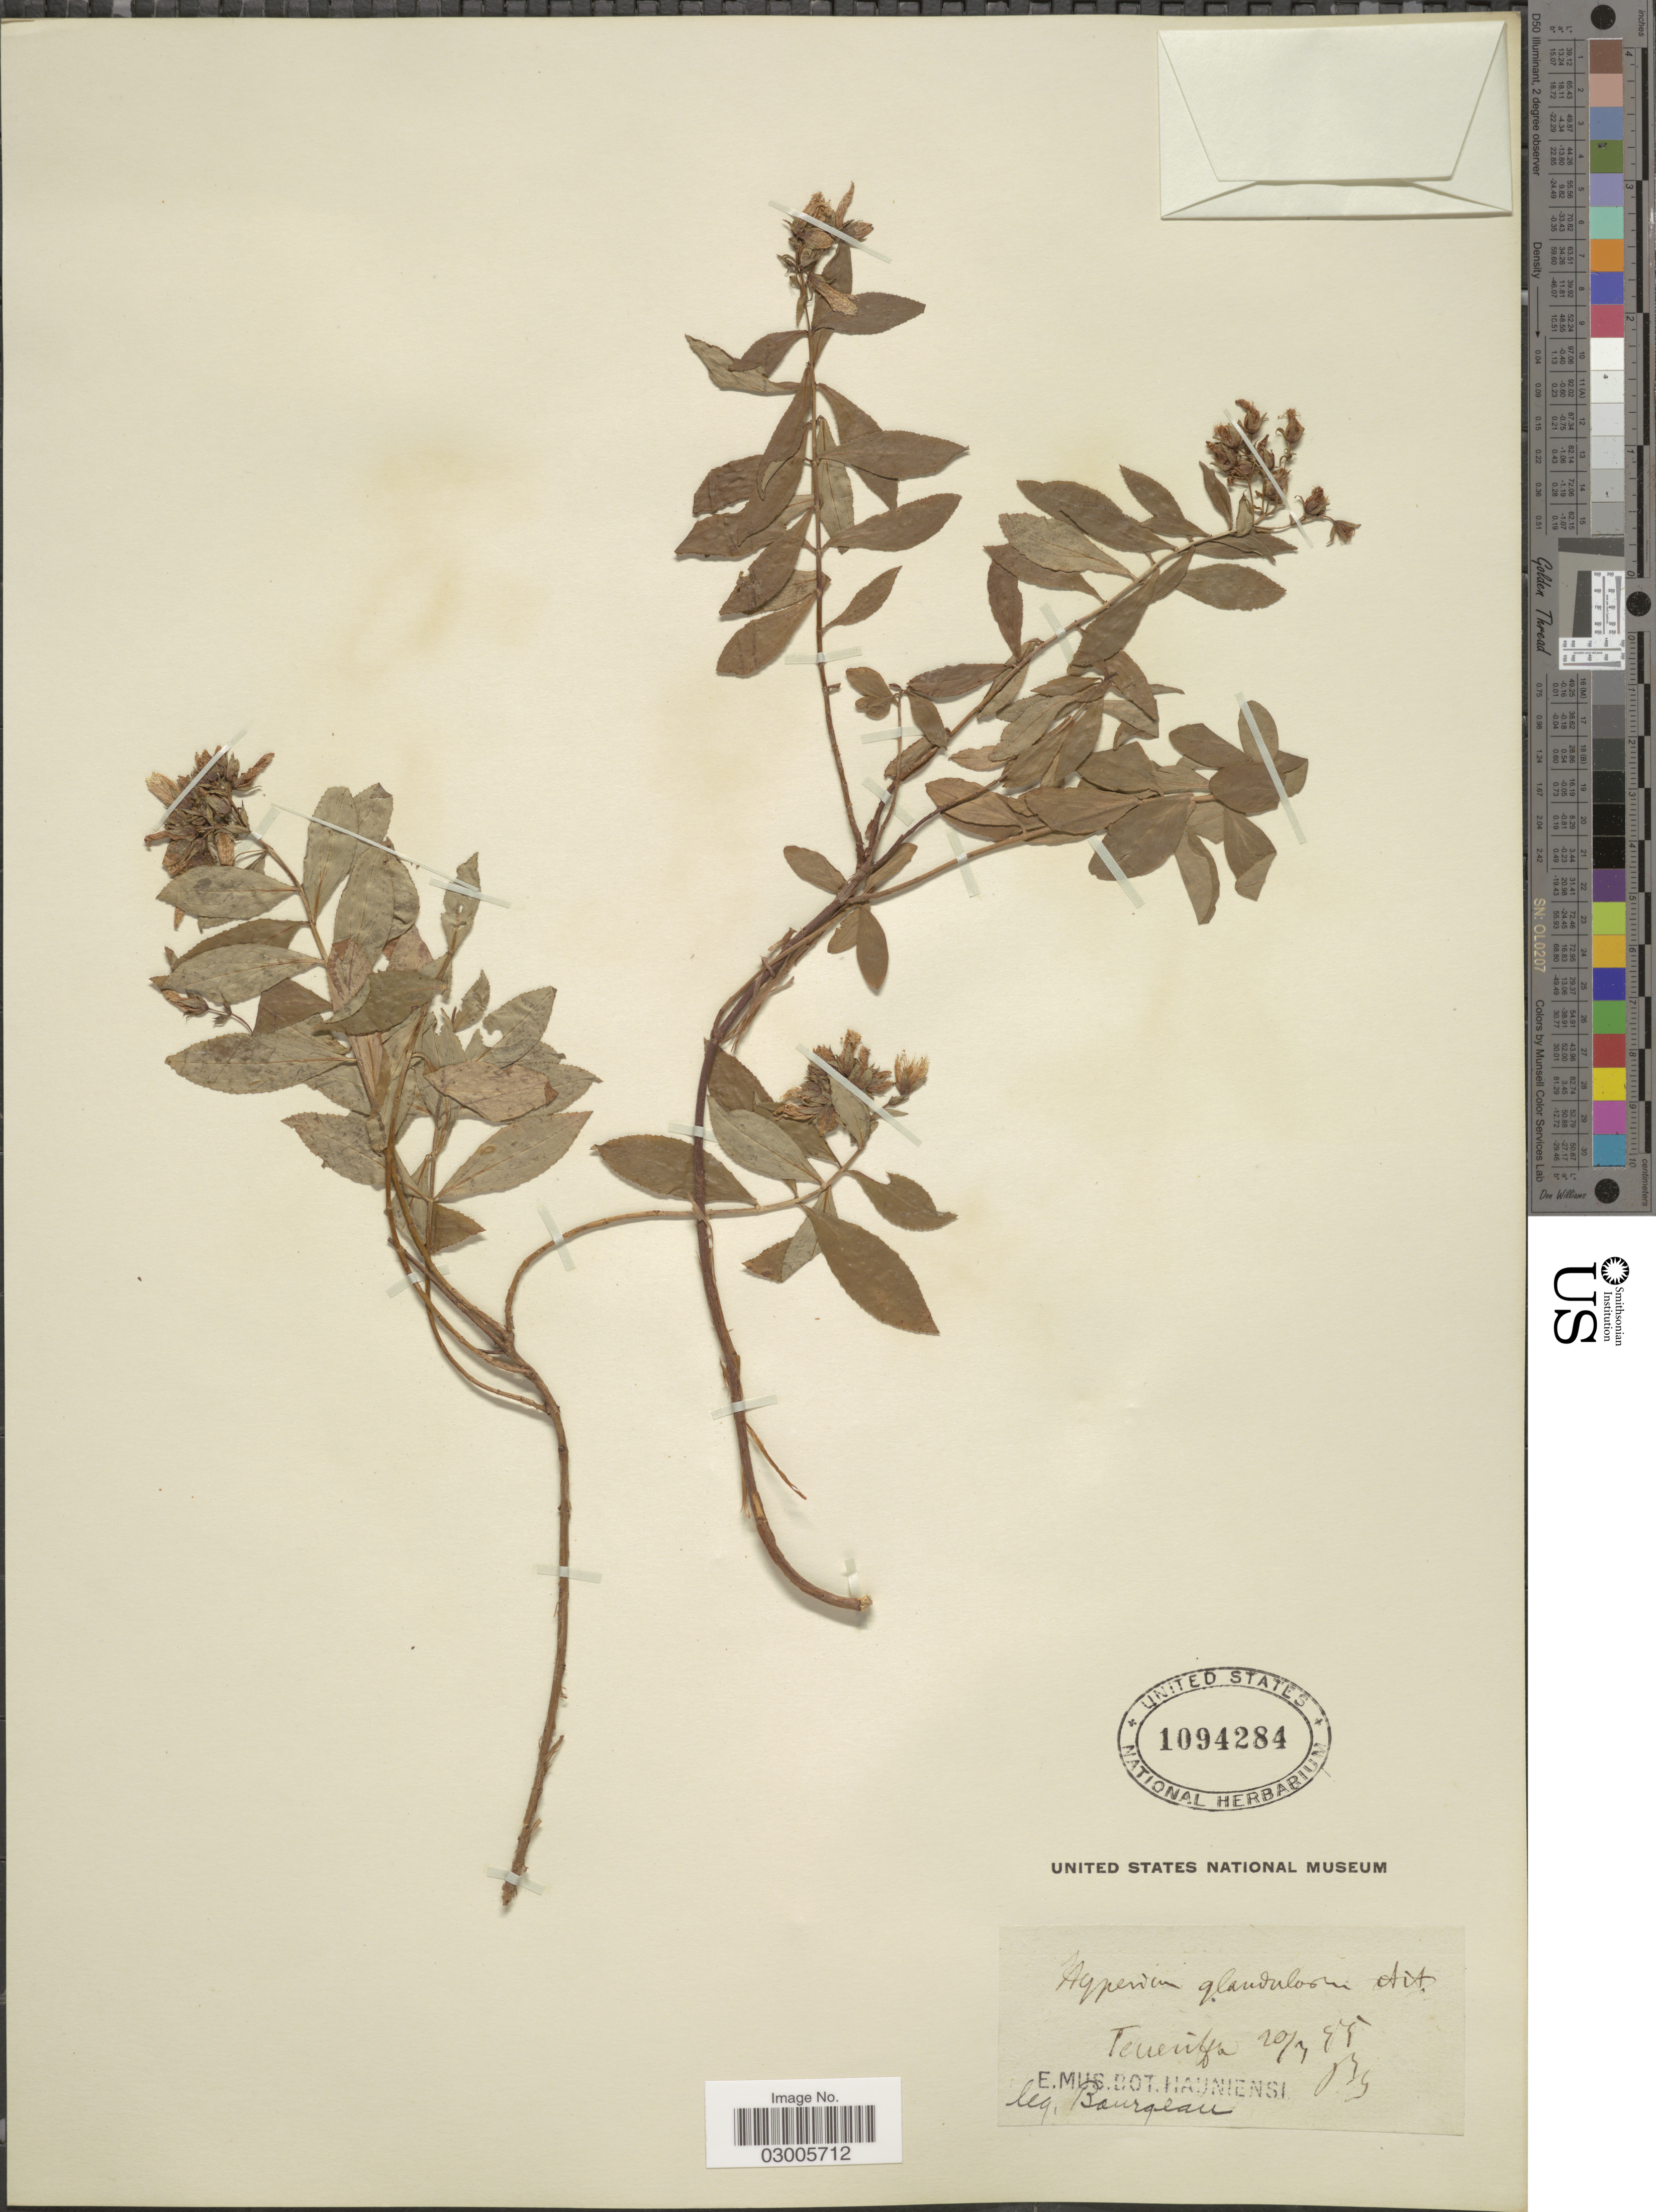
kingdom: Plantae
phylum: Tracheophyta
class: Magnoliopsida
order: Malpighiales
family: Hypericaceae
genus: Hypericum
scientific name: Hypericum glandulosum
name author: Dryand.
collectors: -. Bourgeau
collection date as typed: Transcribed d/m/y: 20/3/95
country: Spain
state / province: Canarias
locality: Teneriffe.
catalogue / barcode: US 1094284